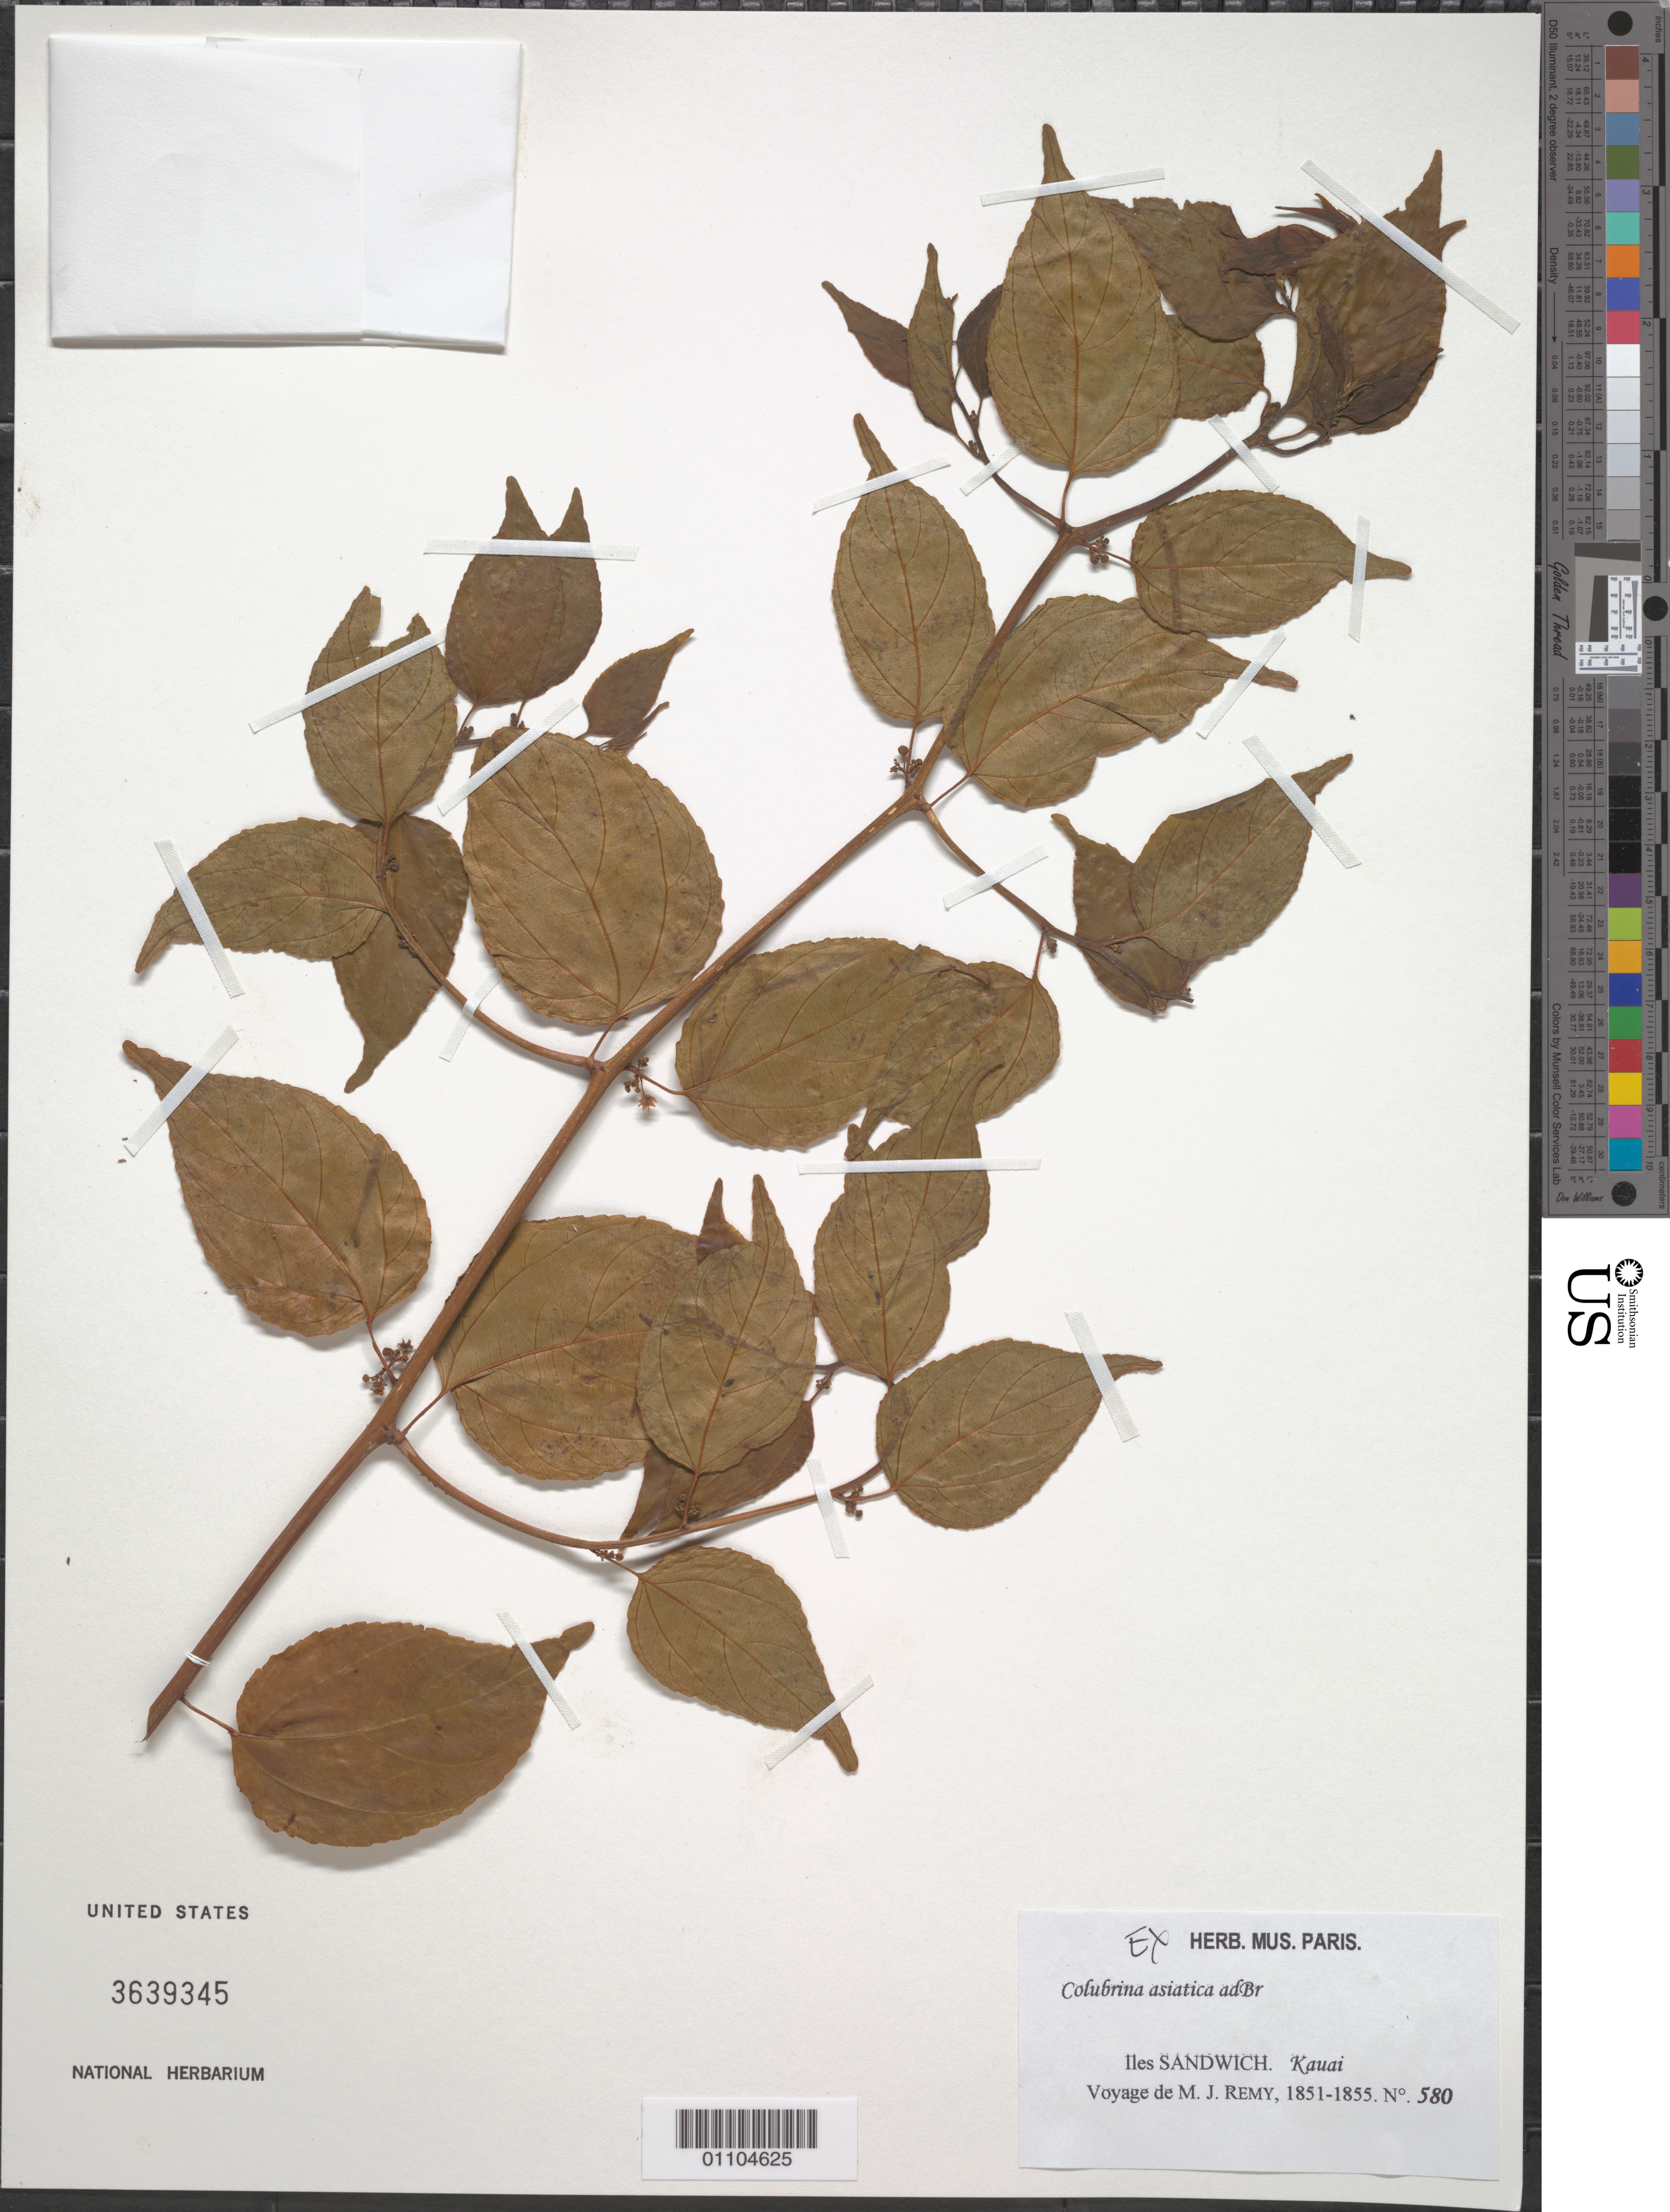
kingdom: Plantae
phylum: Tracheophyta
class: Magnoliopsida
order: Rosales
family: Rhamnaceae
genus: Colubrina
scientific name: Colubrina asiatica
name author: (L.) Brongn.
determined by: Wagner, W. L., (BOT), Smithsonian Institution - National Museum of Natural History (UNITED STATES)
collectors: M. J. Remy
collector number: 580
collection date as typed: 1851 to --- 1855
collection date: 1851/1855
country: United States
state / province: Hawaii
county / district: Kauai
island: Kaua'i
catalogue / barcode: US 3639345